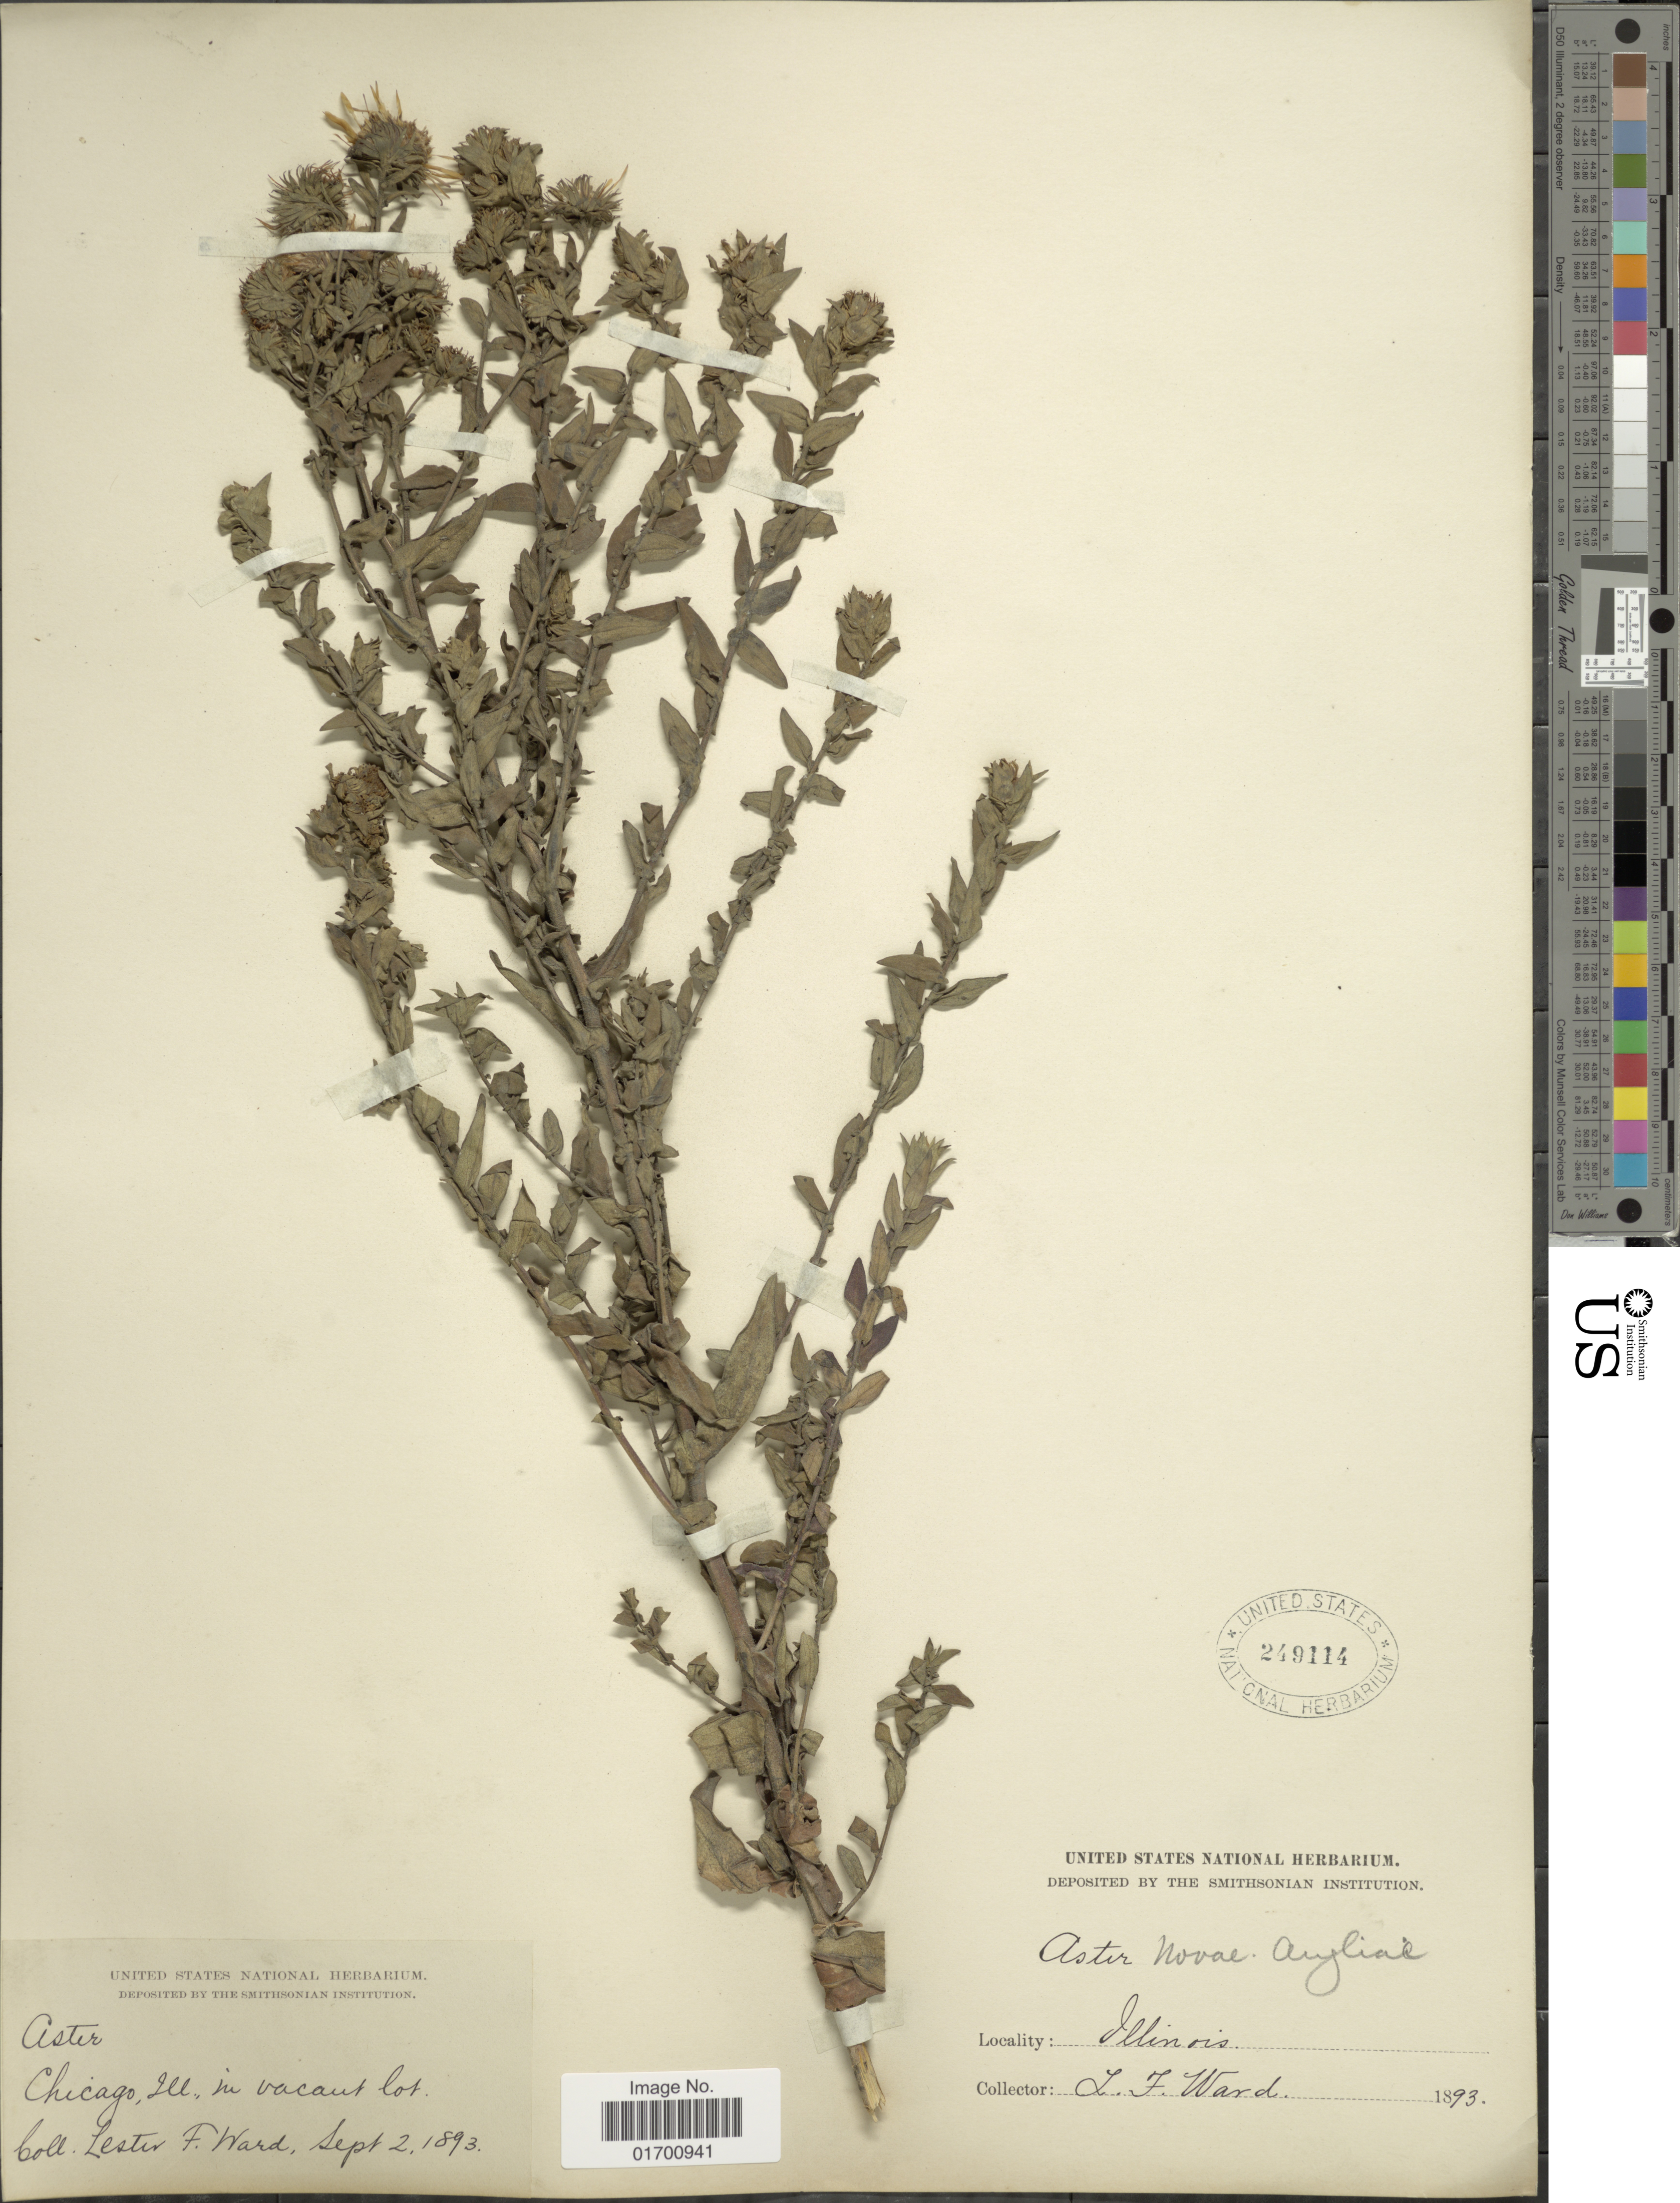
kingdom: Plantae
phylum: Tracheophyta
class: Magnoliopsida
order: Asterales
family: Asteraceae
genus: Symphyotrichum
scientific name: Symphyotrichum novae-angliae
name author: (L.) G.L. Nesom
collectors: L. F. Ward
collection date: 1893-09-02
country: United States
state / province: Illinois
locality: Chicago, Ill., in vacant lot.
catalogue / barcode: US 249114